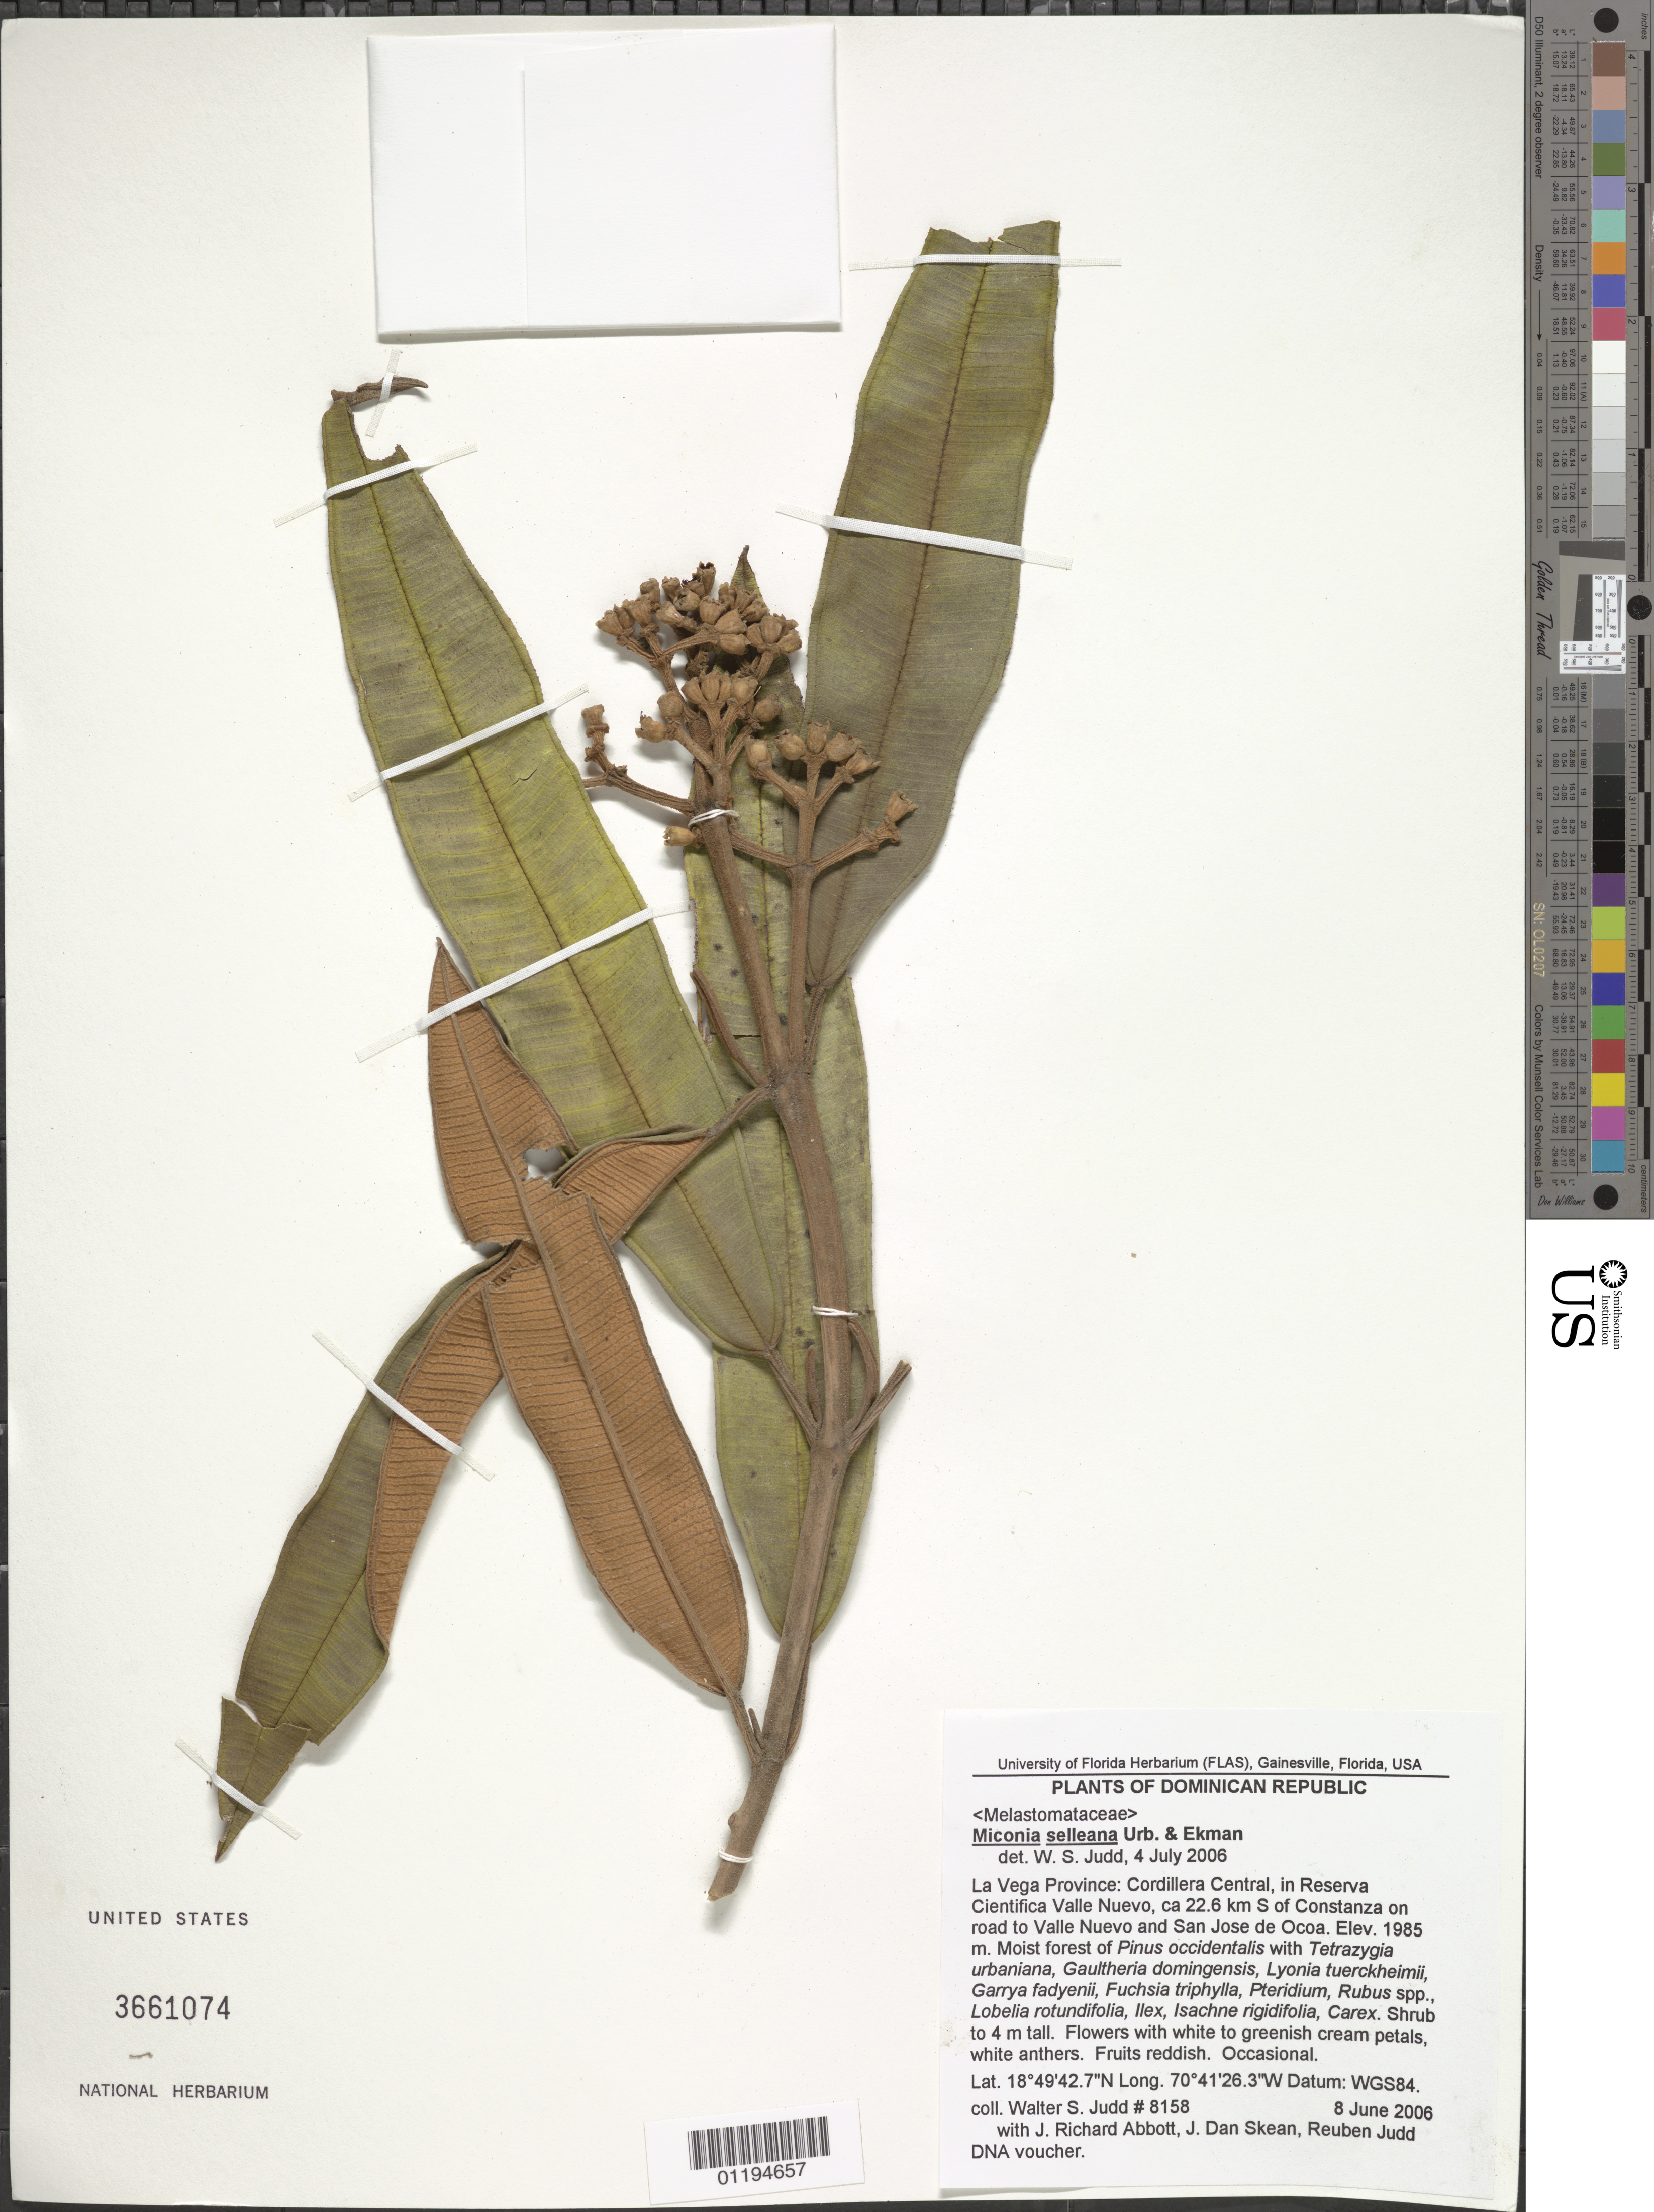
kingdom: Plantae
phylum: Tracheophyta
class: Magnoliopsida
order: Myrtales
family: Melastomataceae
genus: Miconia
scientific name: Miconia selleana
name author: Urb. & Ekman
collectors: W. S. Judd, J. R. Abbott, J. Skean & R. Judd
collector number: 8158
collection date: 2006-06-08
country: Dominican Republic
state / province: La Vega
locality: Valle Nuevo Scientific Reserve 22.6 km S of Constanza on rd. to Valle Nuevo and san Jose de Ocoa.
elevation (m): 1985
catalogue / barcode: US 3661074